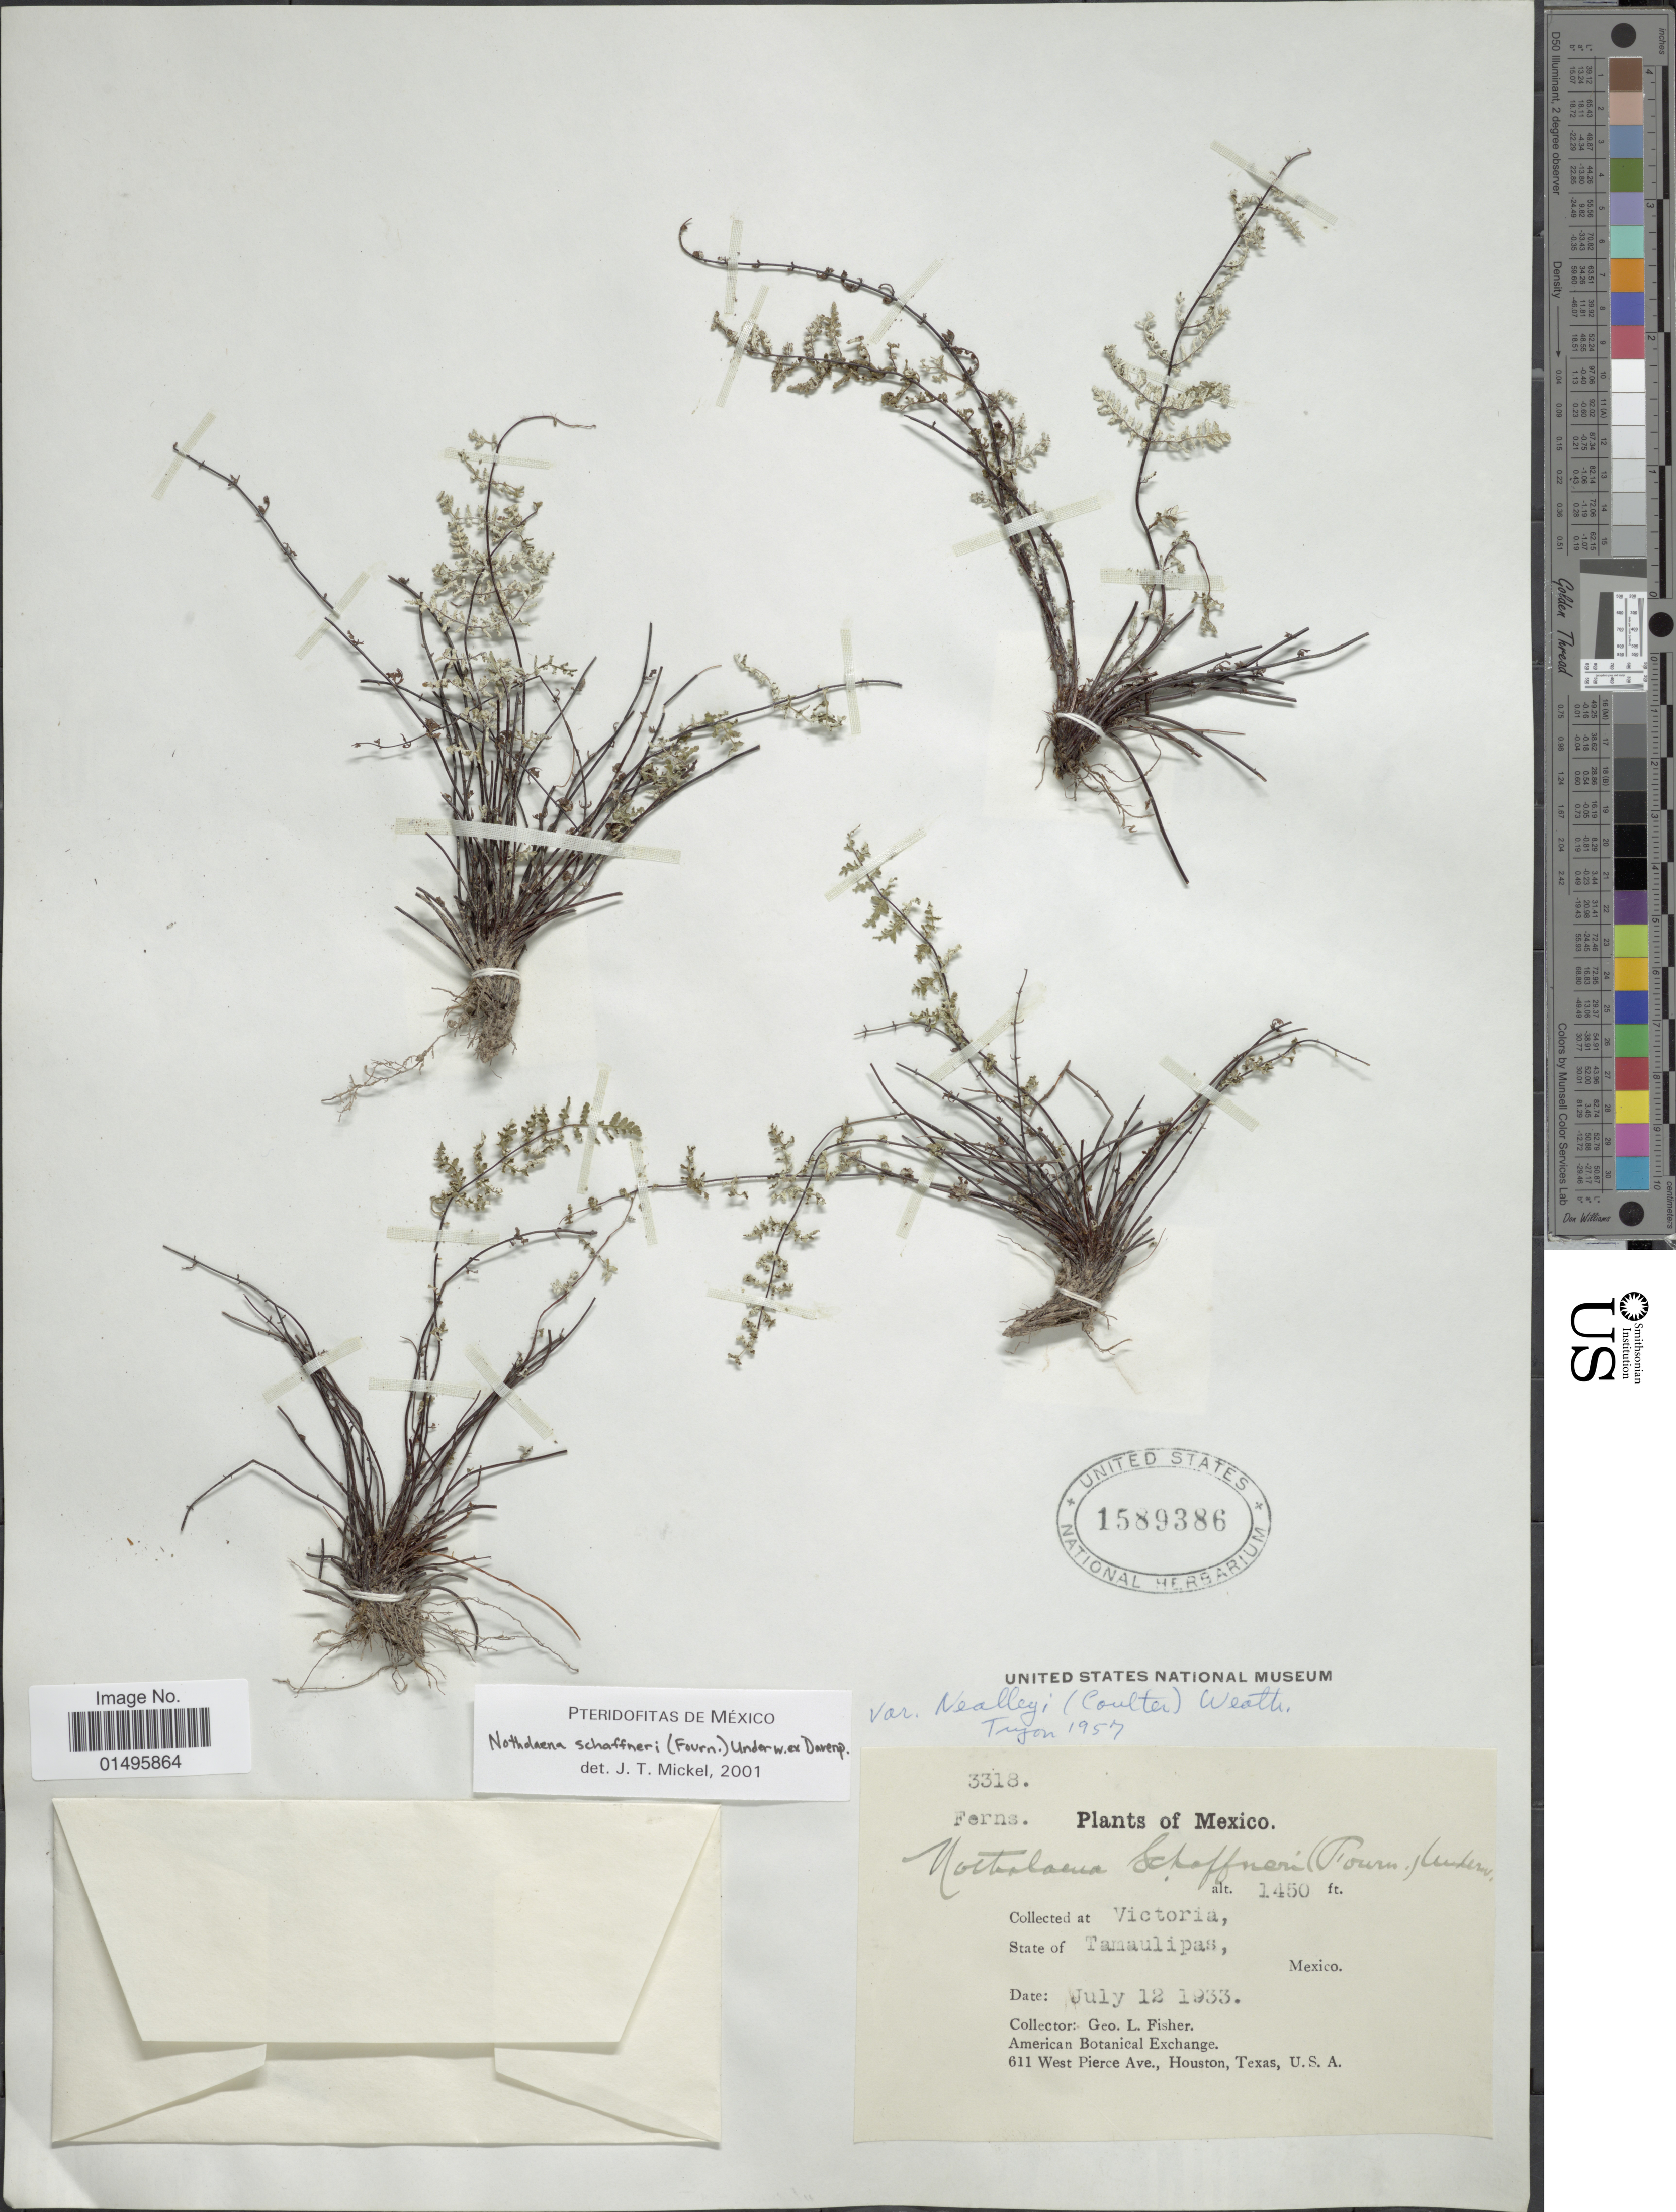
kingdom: Plantae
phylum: Tracheophyta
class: Polypodiopsida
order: Polypodiales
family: Pteridaceae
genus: Notholaena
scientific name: Notholaena schaffneri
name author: (E. Fourn.) Underw.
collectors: G. L. Fisher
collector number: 3318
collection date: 1933-07-12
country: Mexico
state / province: Tamaulipas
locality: Mexico, Victoria.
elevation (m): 442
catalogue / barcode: US 1589386